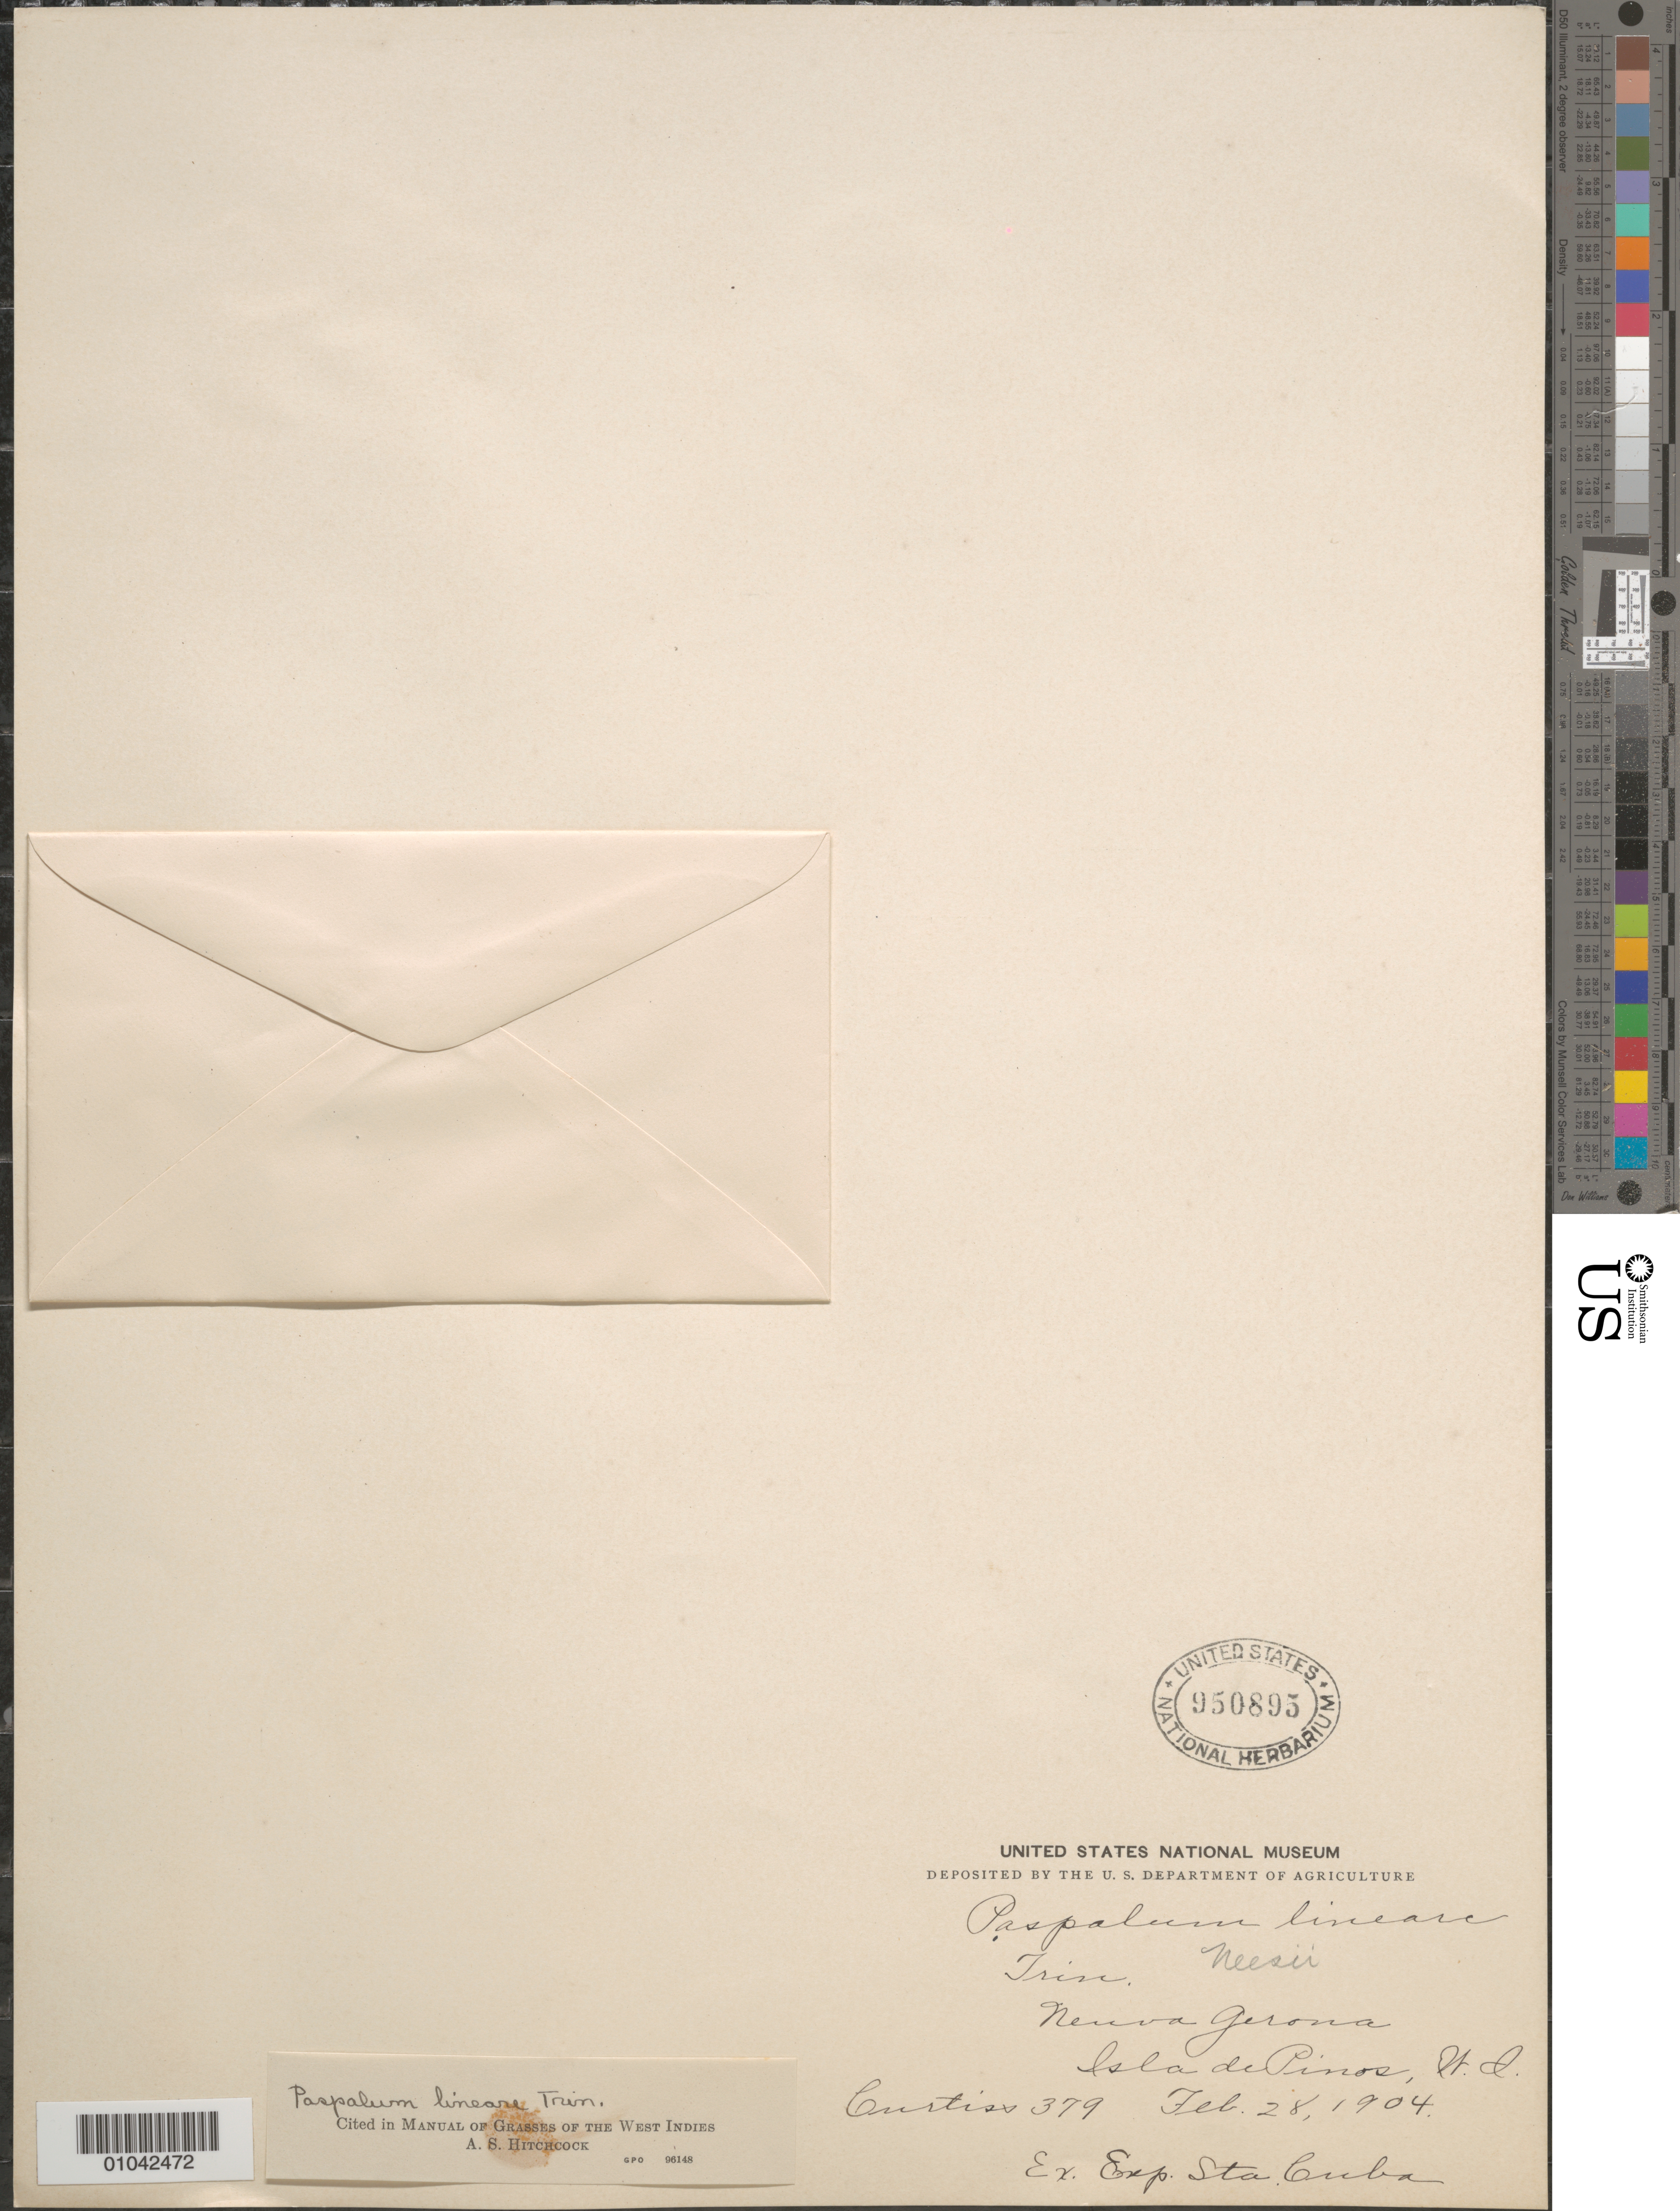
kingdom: Plantae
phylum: Tracheophyta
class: Liliopsida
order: Poales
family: Poaceae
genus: Paspalum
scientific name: Paspalum lineare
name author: Trin.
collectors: A. H. Curtiss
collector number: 379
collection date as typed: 28 Feb 1904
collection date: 1904-02-28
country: Cuba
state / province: Isla de la Juventud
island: Isla de la Juventud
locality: Nueva Gerona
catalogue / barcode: US 950895